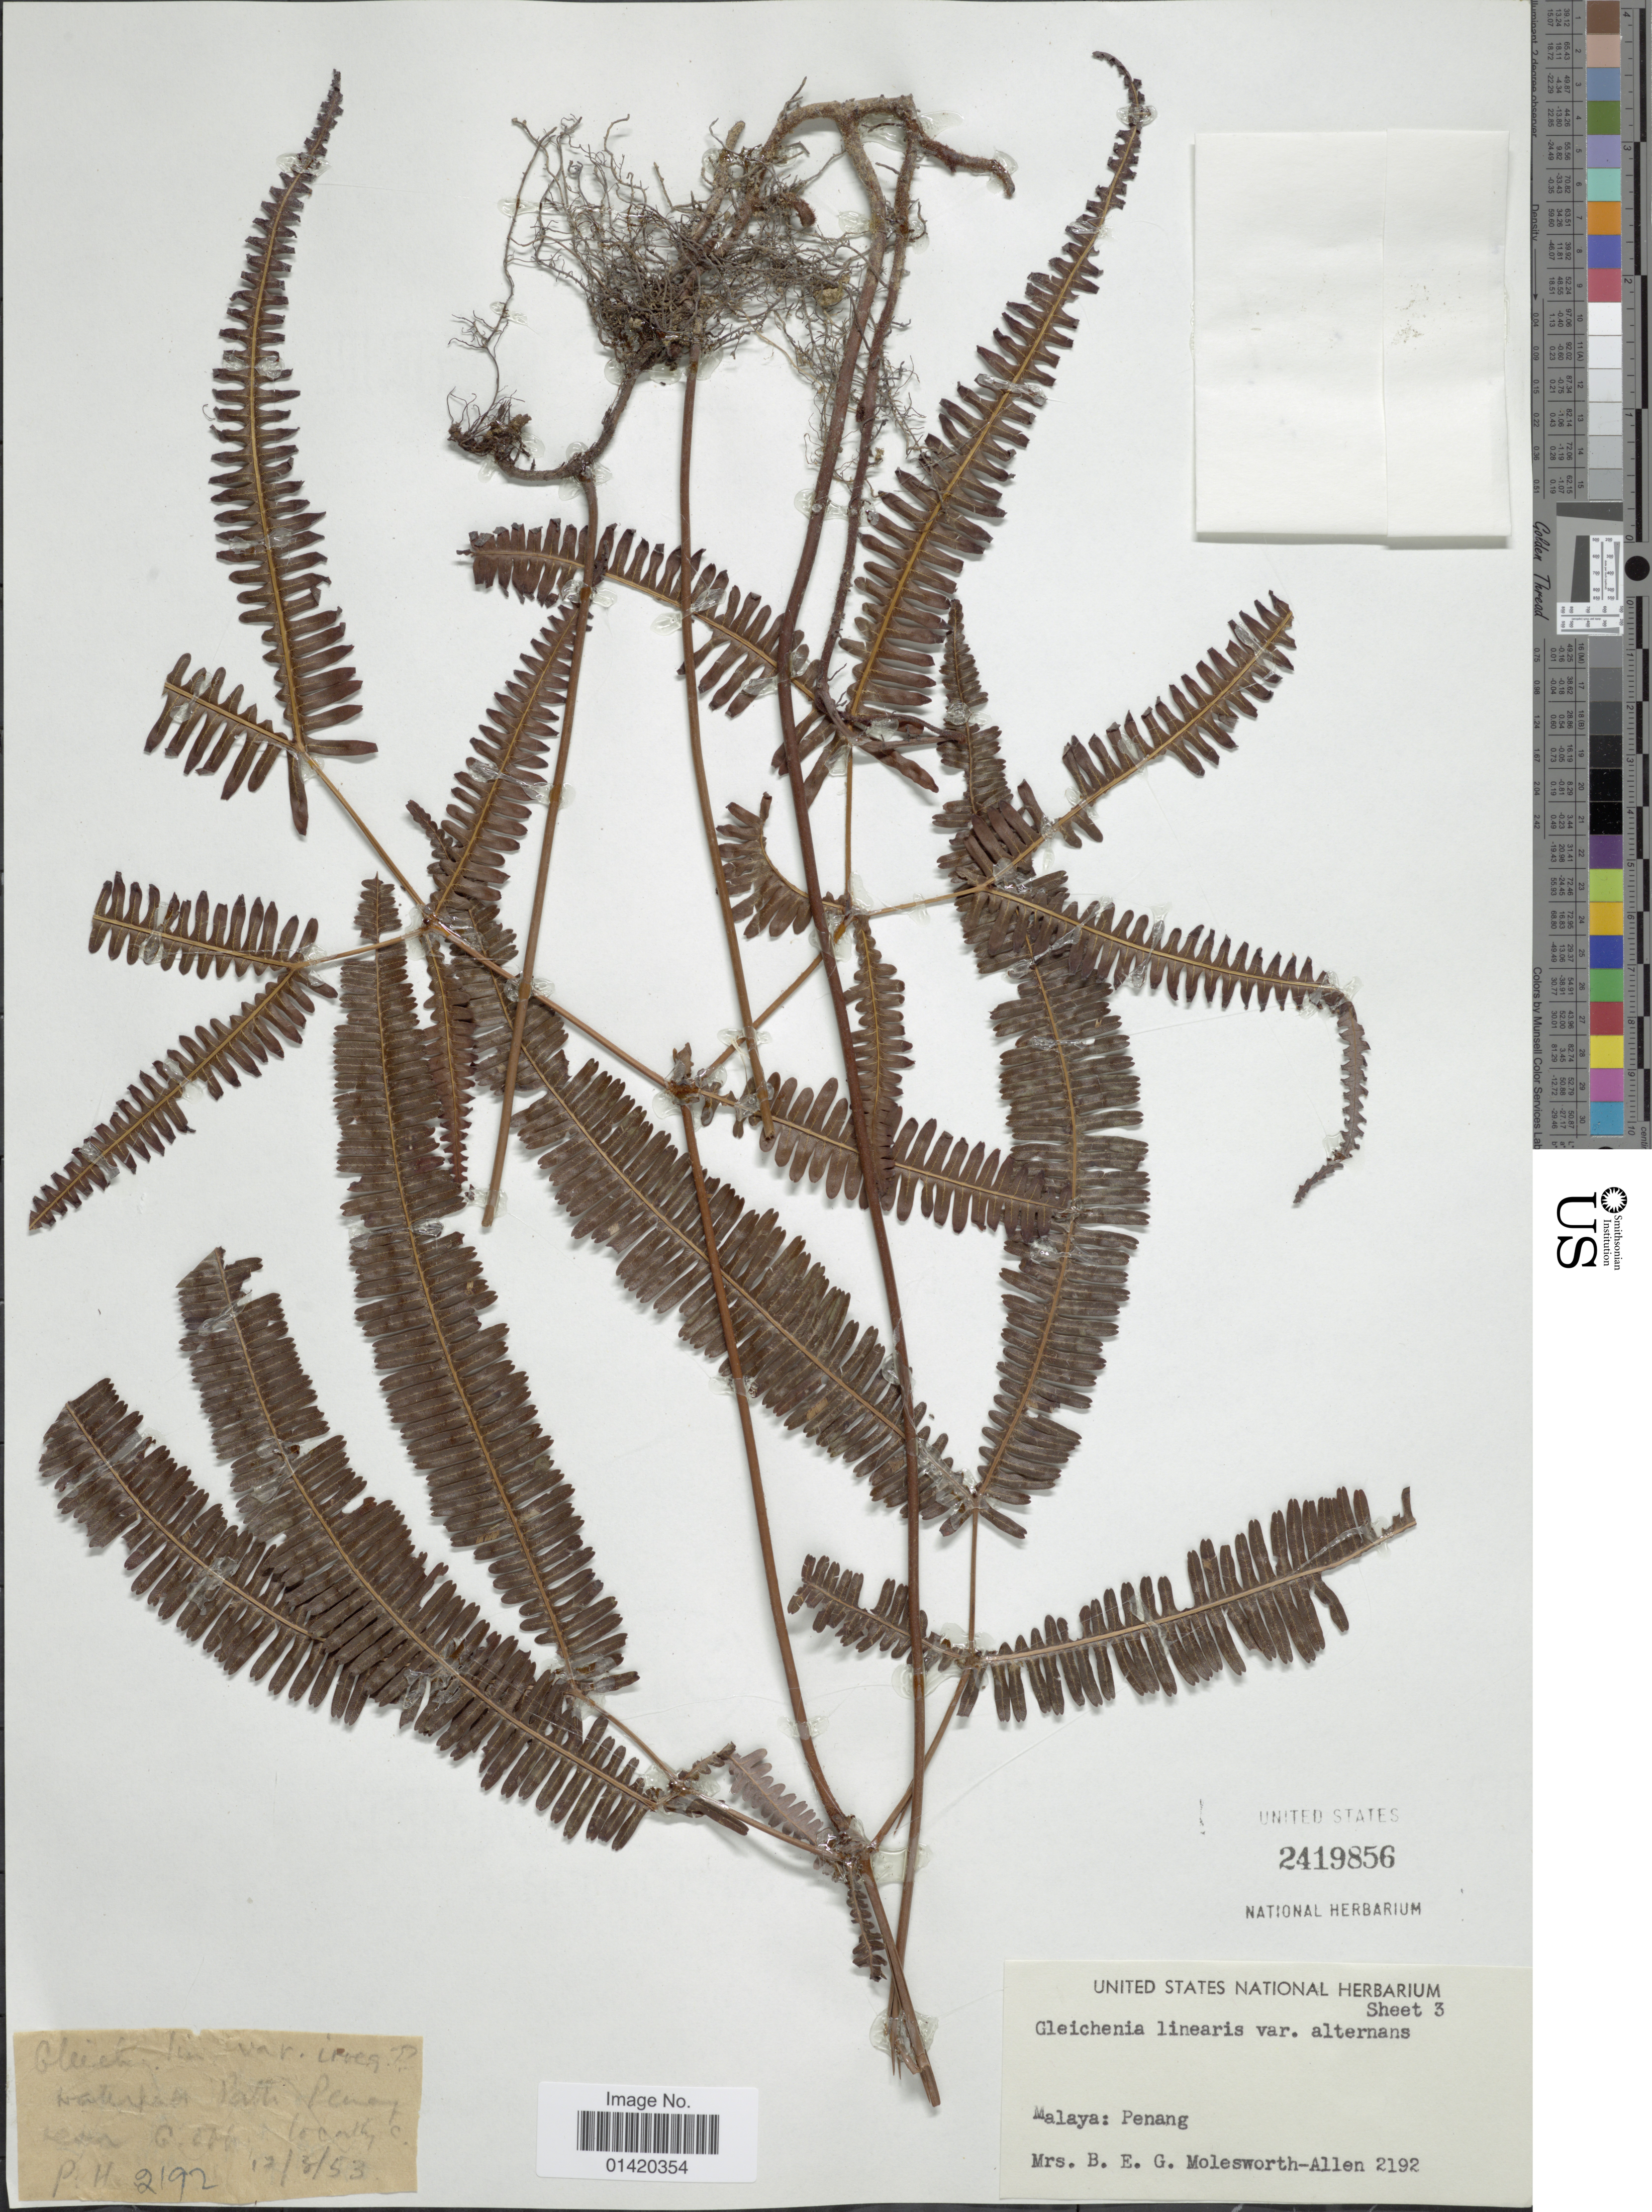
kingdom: Plantae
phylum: Tracheophyta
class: Polypodiopsida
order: Gleicheniales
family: Gleicheniaceae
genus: Dicranopteris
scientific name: Dicranopteris linearis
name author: (Burm. f.) Underw.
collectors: Mrs. B. E. G. Molesworth-Allen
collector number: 2192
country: Malaysia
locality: Malaya: Penang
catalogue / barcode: US 2419856